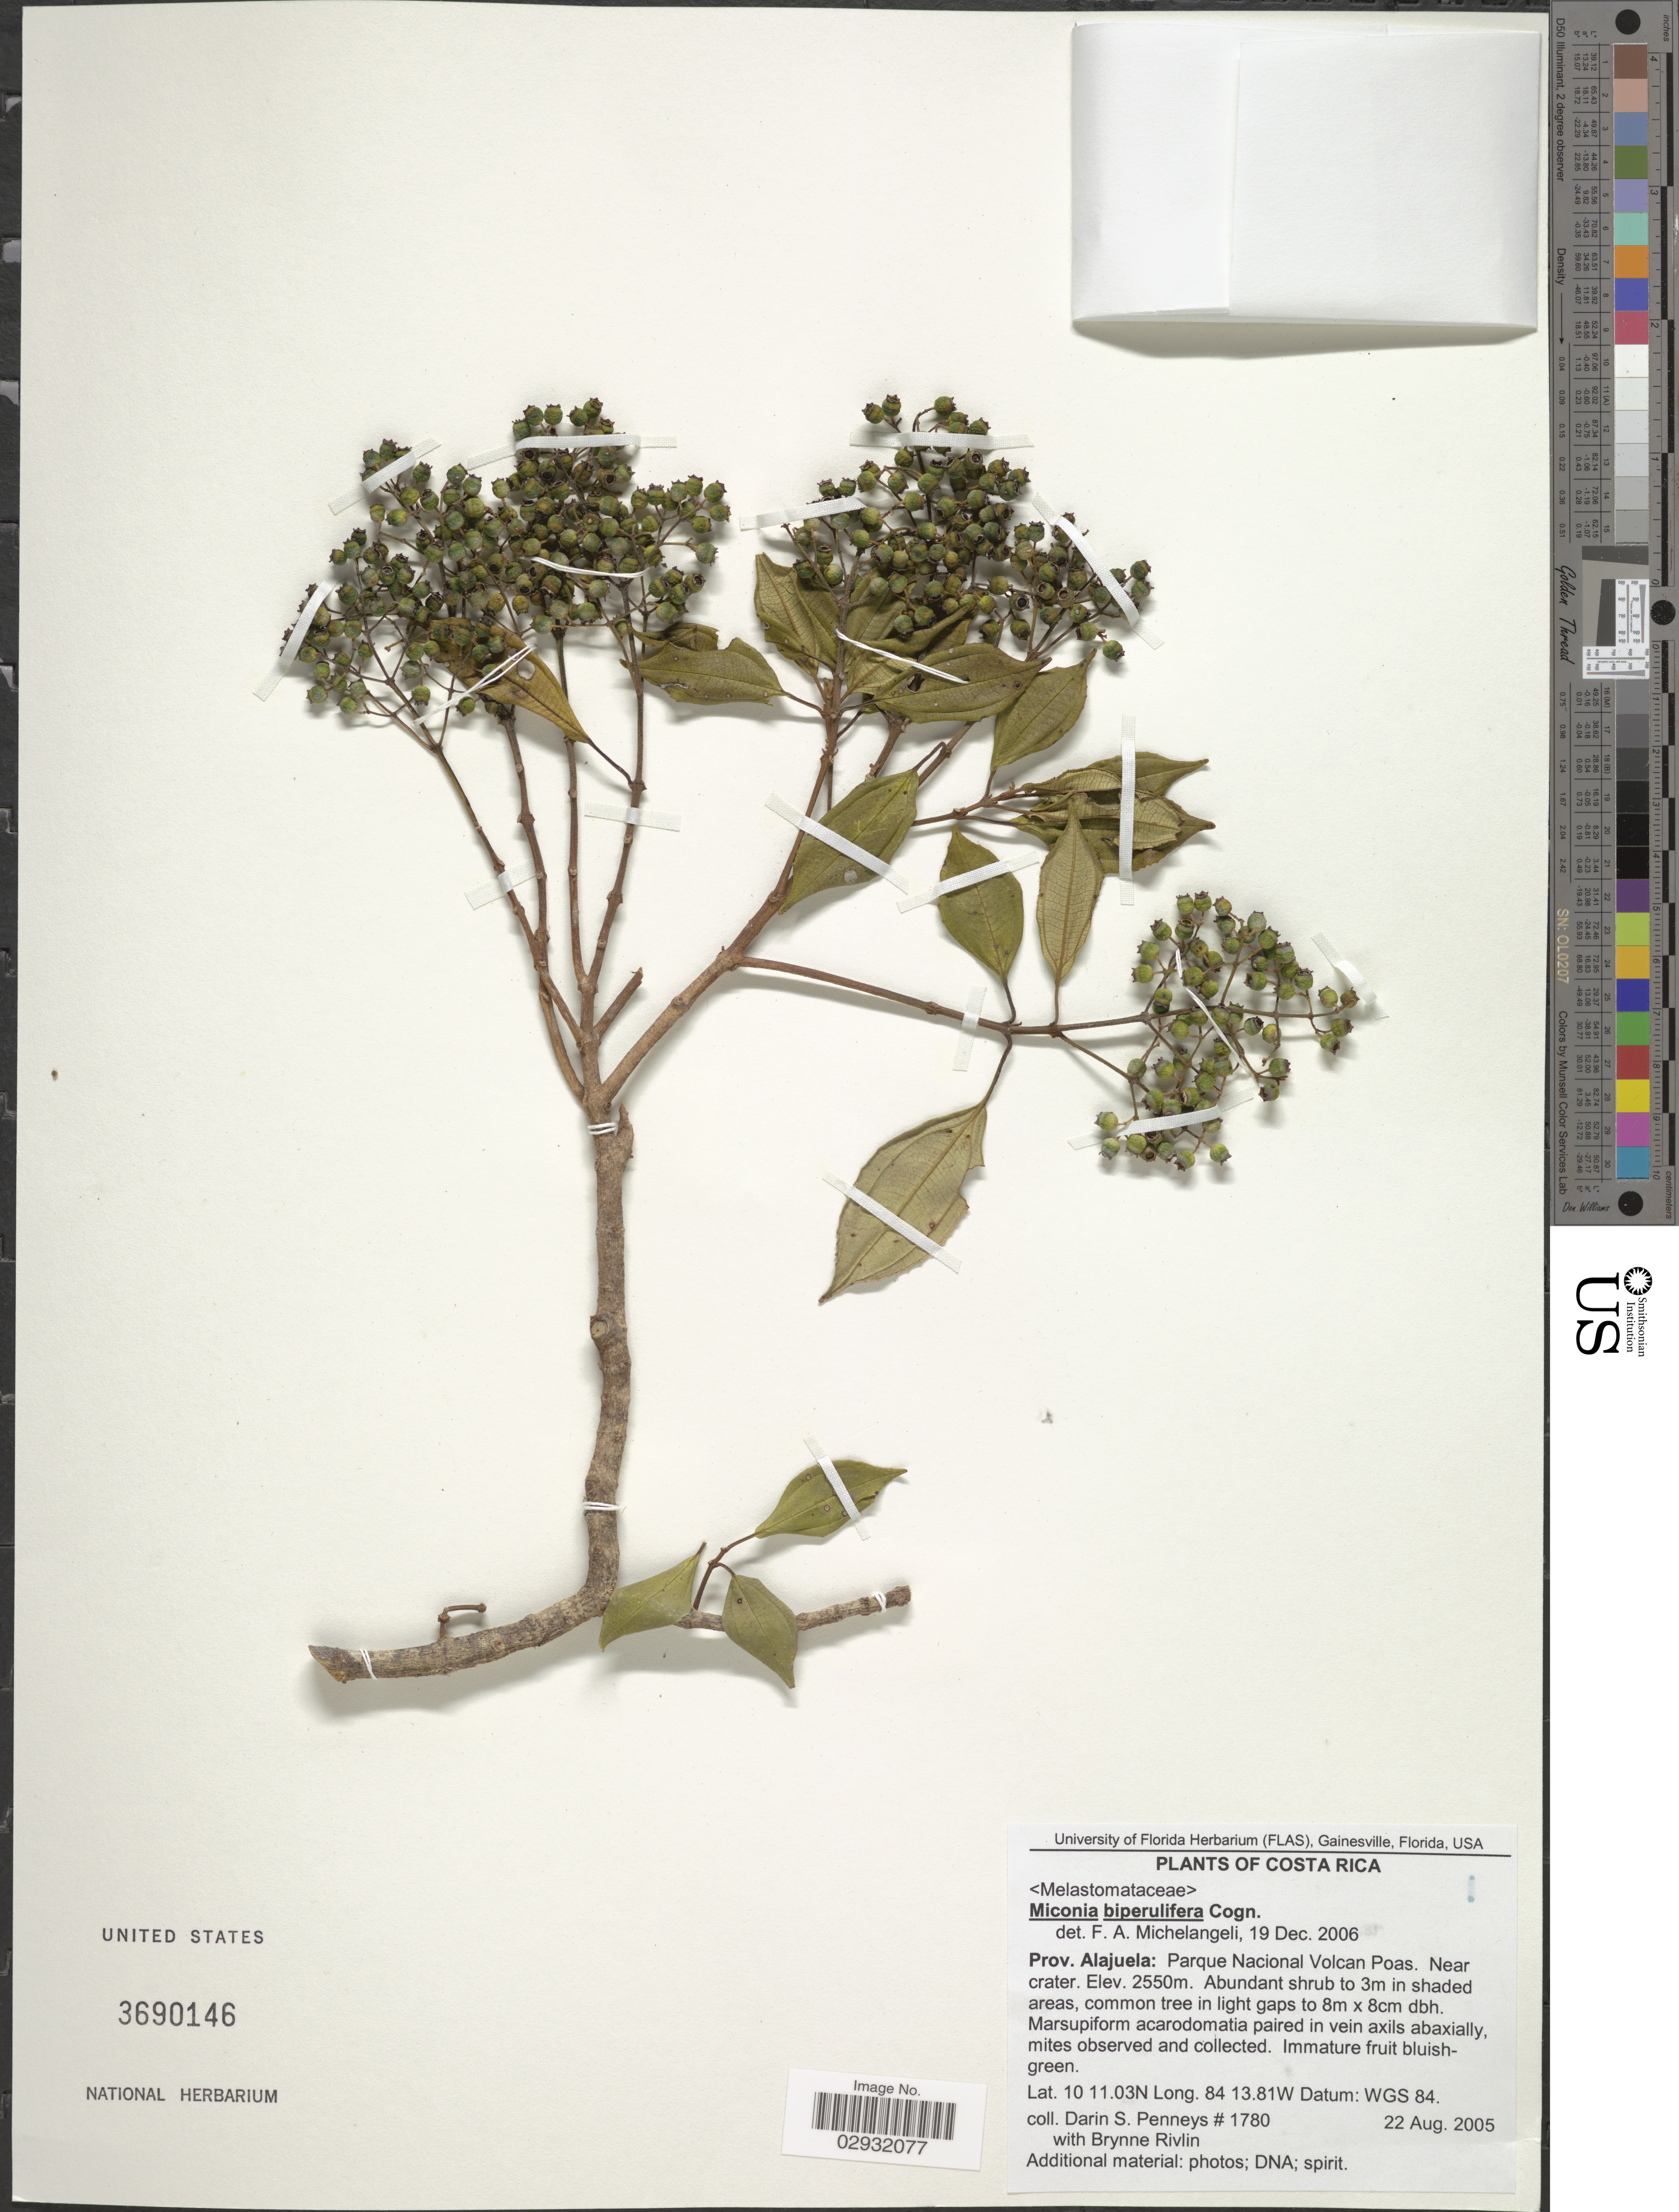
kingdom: Plantae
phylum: Tracheophyta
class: Magnoliopsida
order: Myrtales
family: Melastomataceae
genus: Miconia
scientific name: Miconia biperulifera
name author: Cogn. in A. DC.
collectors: D. S. Penneys & B. Rivlin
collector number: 1780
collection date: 2005-08-22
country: Costa Rica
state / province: Alajuela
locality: Prov. Alajuela: Parque Nacional Volcan Poas, Near crater.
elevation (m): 2550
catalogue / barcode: US 3690146